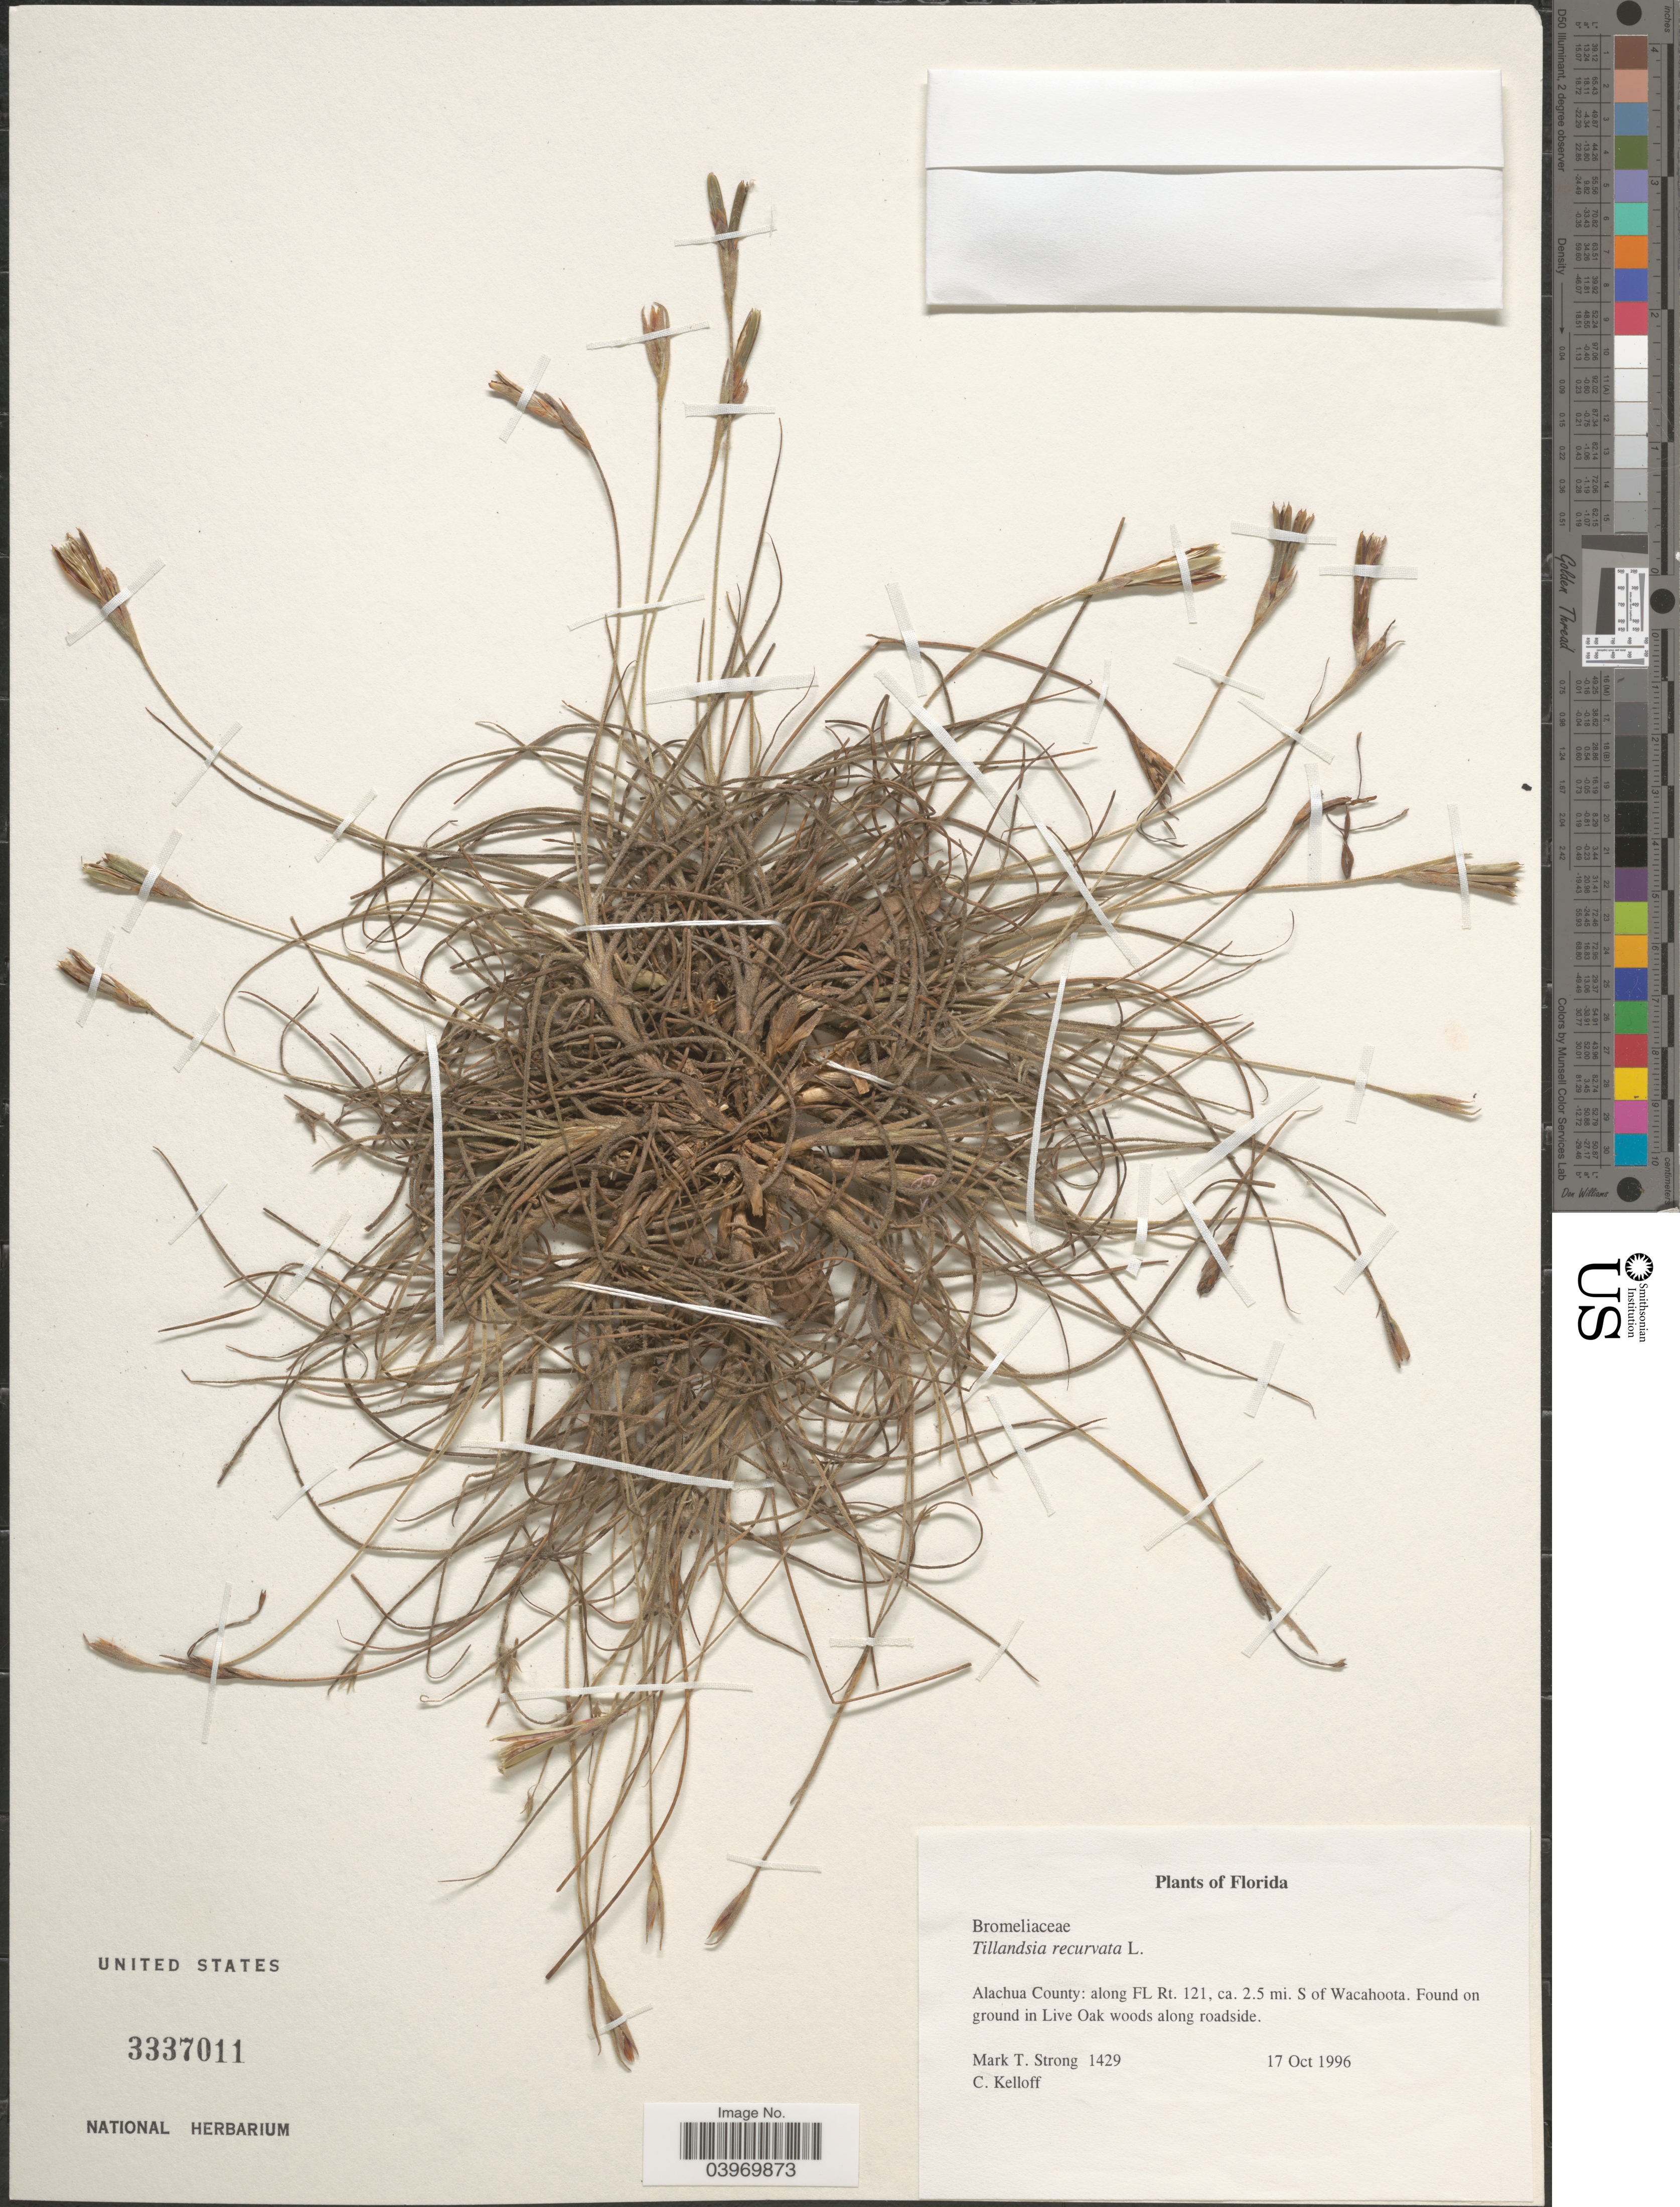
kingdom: Plantae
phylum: Tracheophyta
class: Liliopsida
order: Poales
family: Bromeliaceae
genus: Tillandsia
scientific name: Tillandsia recurvata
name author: L.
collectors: M. T. Strong & C. L. Kelloff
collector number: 1429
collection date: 1996-10-17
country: United States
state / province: Florida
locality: Alachua County: along FL Rt. 121, ca. 2.5 mi. S of Wacahoota.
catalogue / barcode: US 3337011